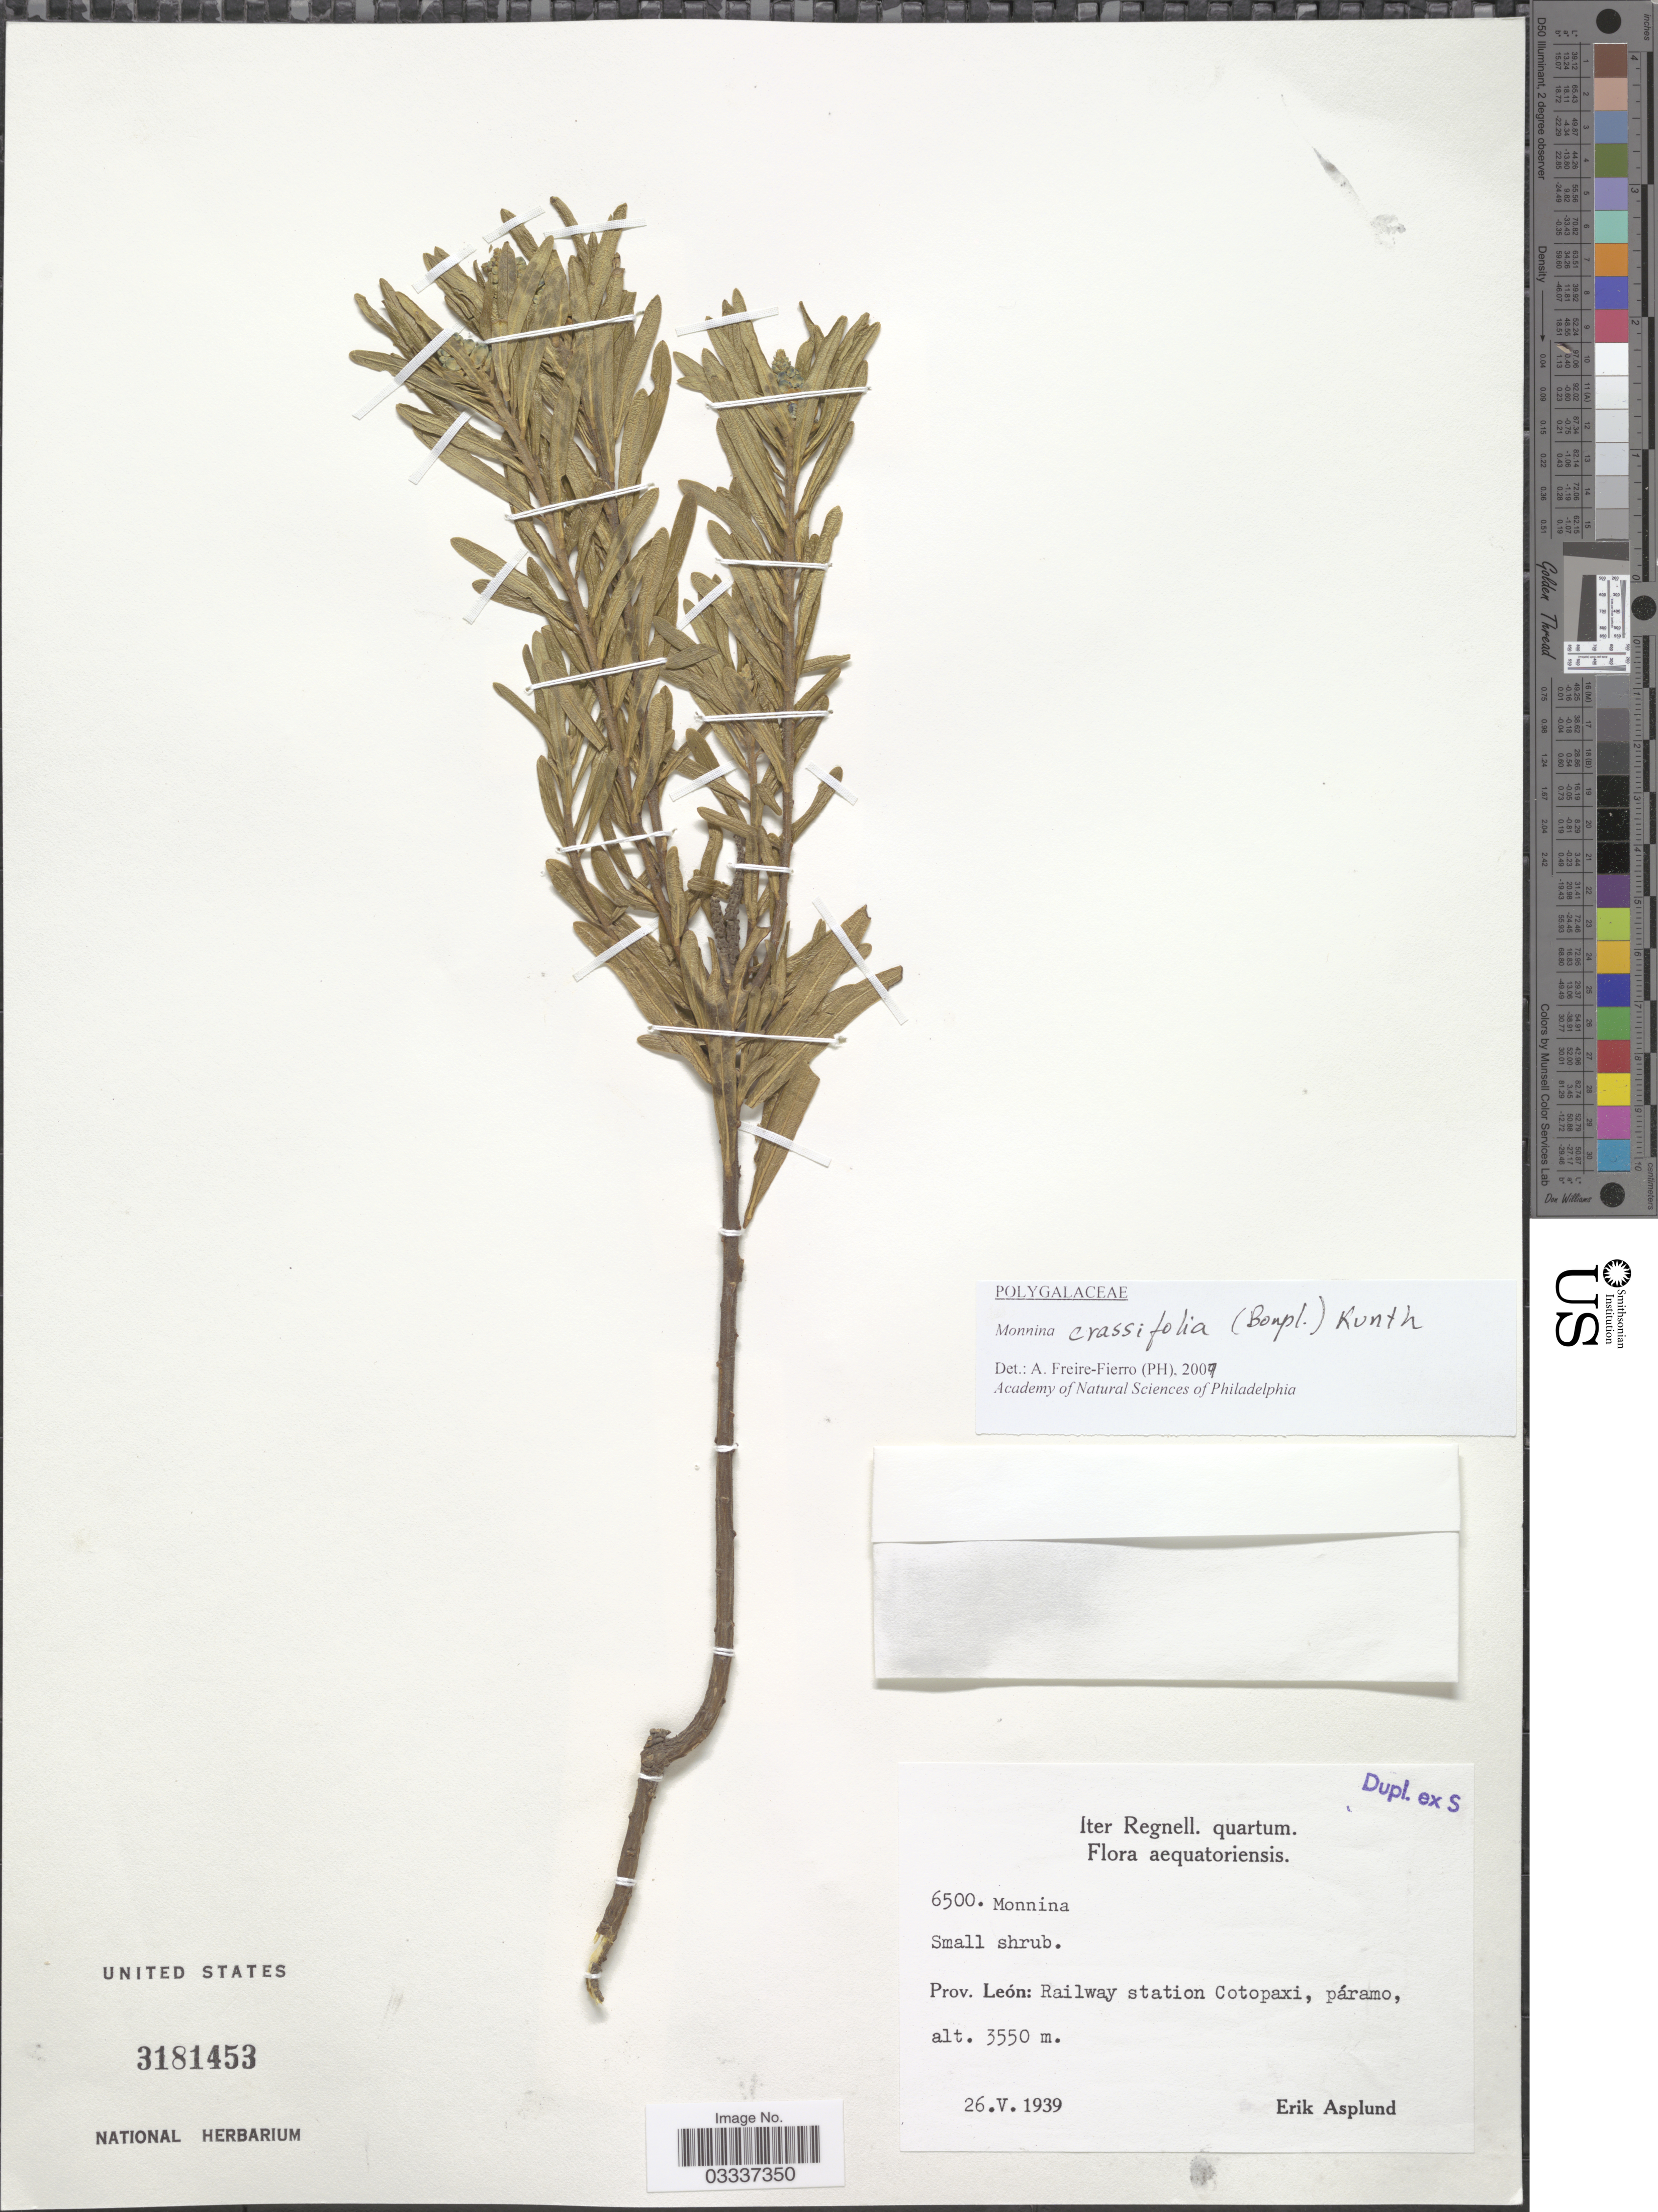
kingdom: Plantae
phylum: Tracheophyta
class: Magnoliopsida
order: Fabales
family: Polygalaceae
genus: Monnina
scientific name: Monnina crassifolia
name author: (Bonpl.) Kunth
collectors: E. Asplund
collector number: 6500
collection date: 1939-05-26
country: Ecuador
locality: Aequatoriensis, Prov. León: Railway station Cotopaxi.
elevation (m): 3550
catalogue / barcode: US 3181453